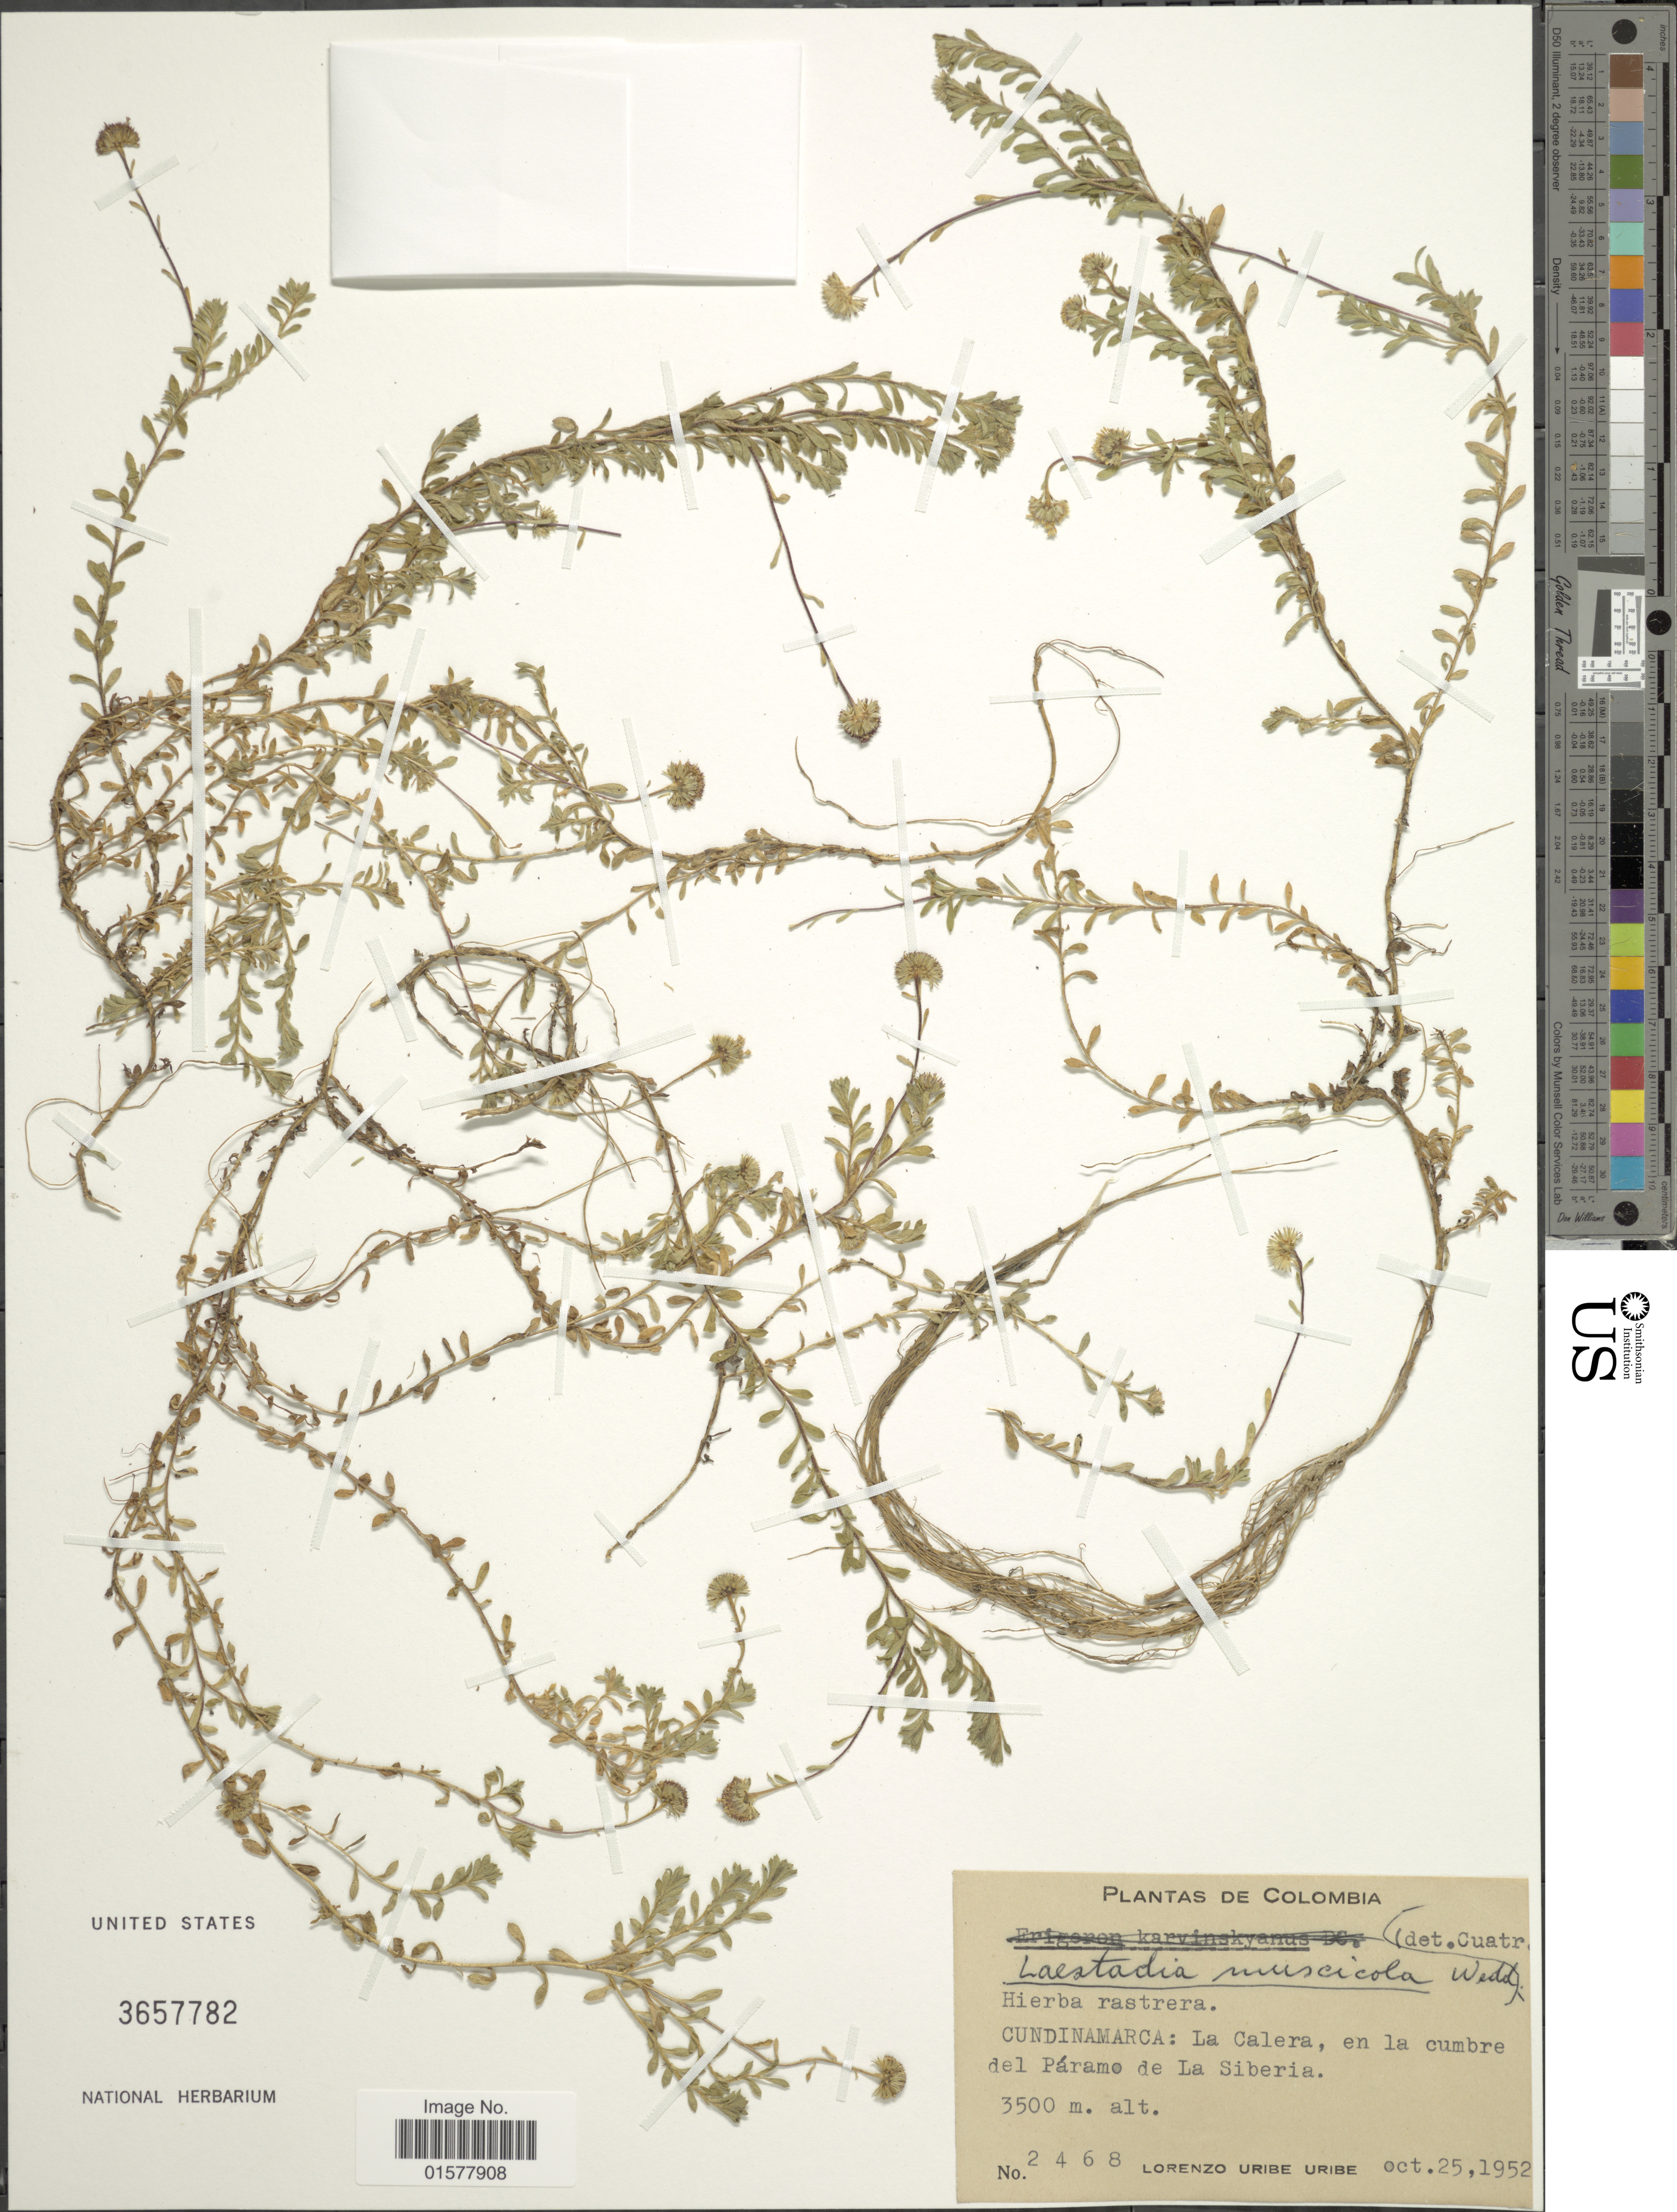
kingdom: Plantae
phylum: Tracheophyta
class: Magnoliopsida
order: Asterales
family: Asteraceae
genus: Laestadia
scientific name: Laestadia muscicola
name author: Wedd.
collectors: L. Uribe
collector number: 2468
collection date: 1952-10-25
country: Colombia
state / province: Cundinamarca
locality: Cundinamarca: La Calera, en la cumbre del Paramo de La Siberia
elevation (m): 3500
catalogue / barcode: US 3657782